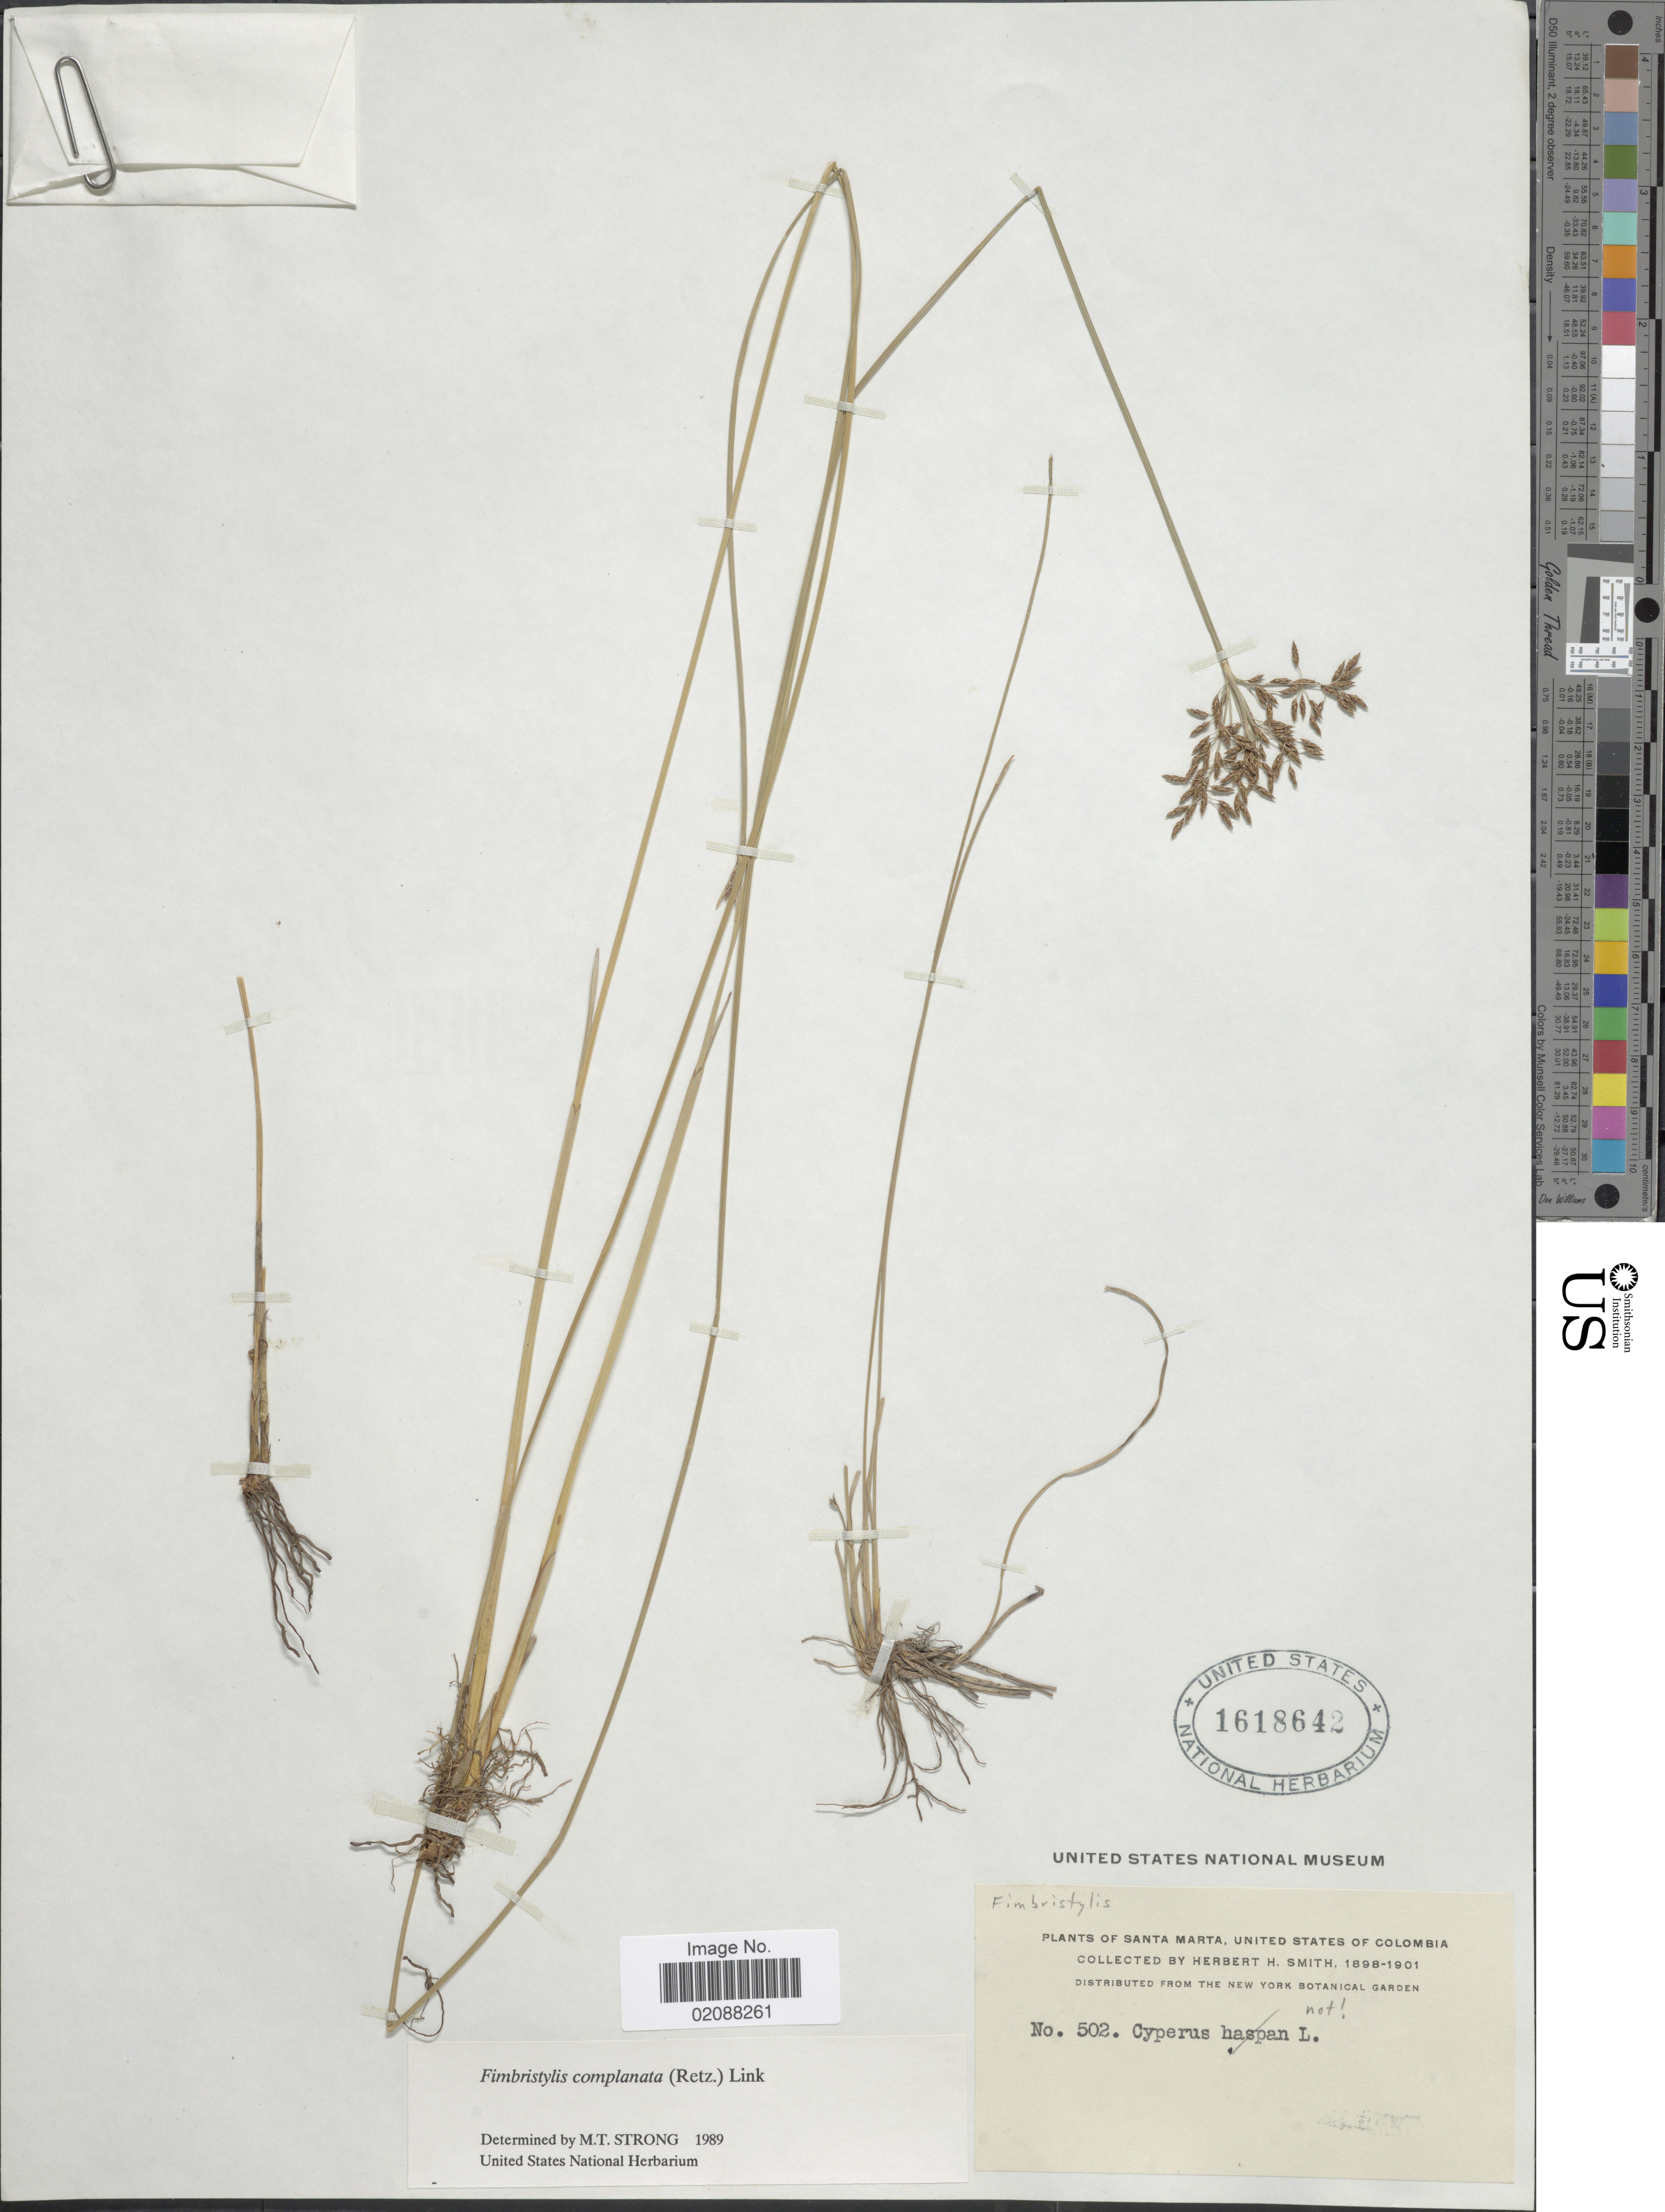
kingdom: Plantae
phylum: Tracheophyta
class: Liliopsida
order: Poales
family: Cyperaceae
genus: Fimbristylis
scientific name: Fimbristylis complanata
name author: (Retz.) Link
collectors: Herbert H. Smith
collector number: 502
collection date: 1898/1901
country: Colombia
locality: Santa Marta, United States of Colombia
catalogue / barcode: US 1618642